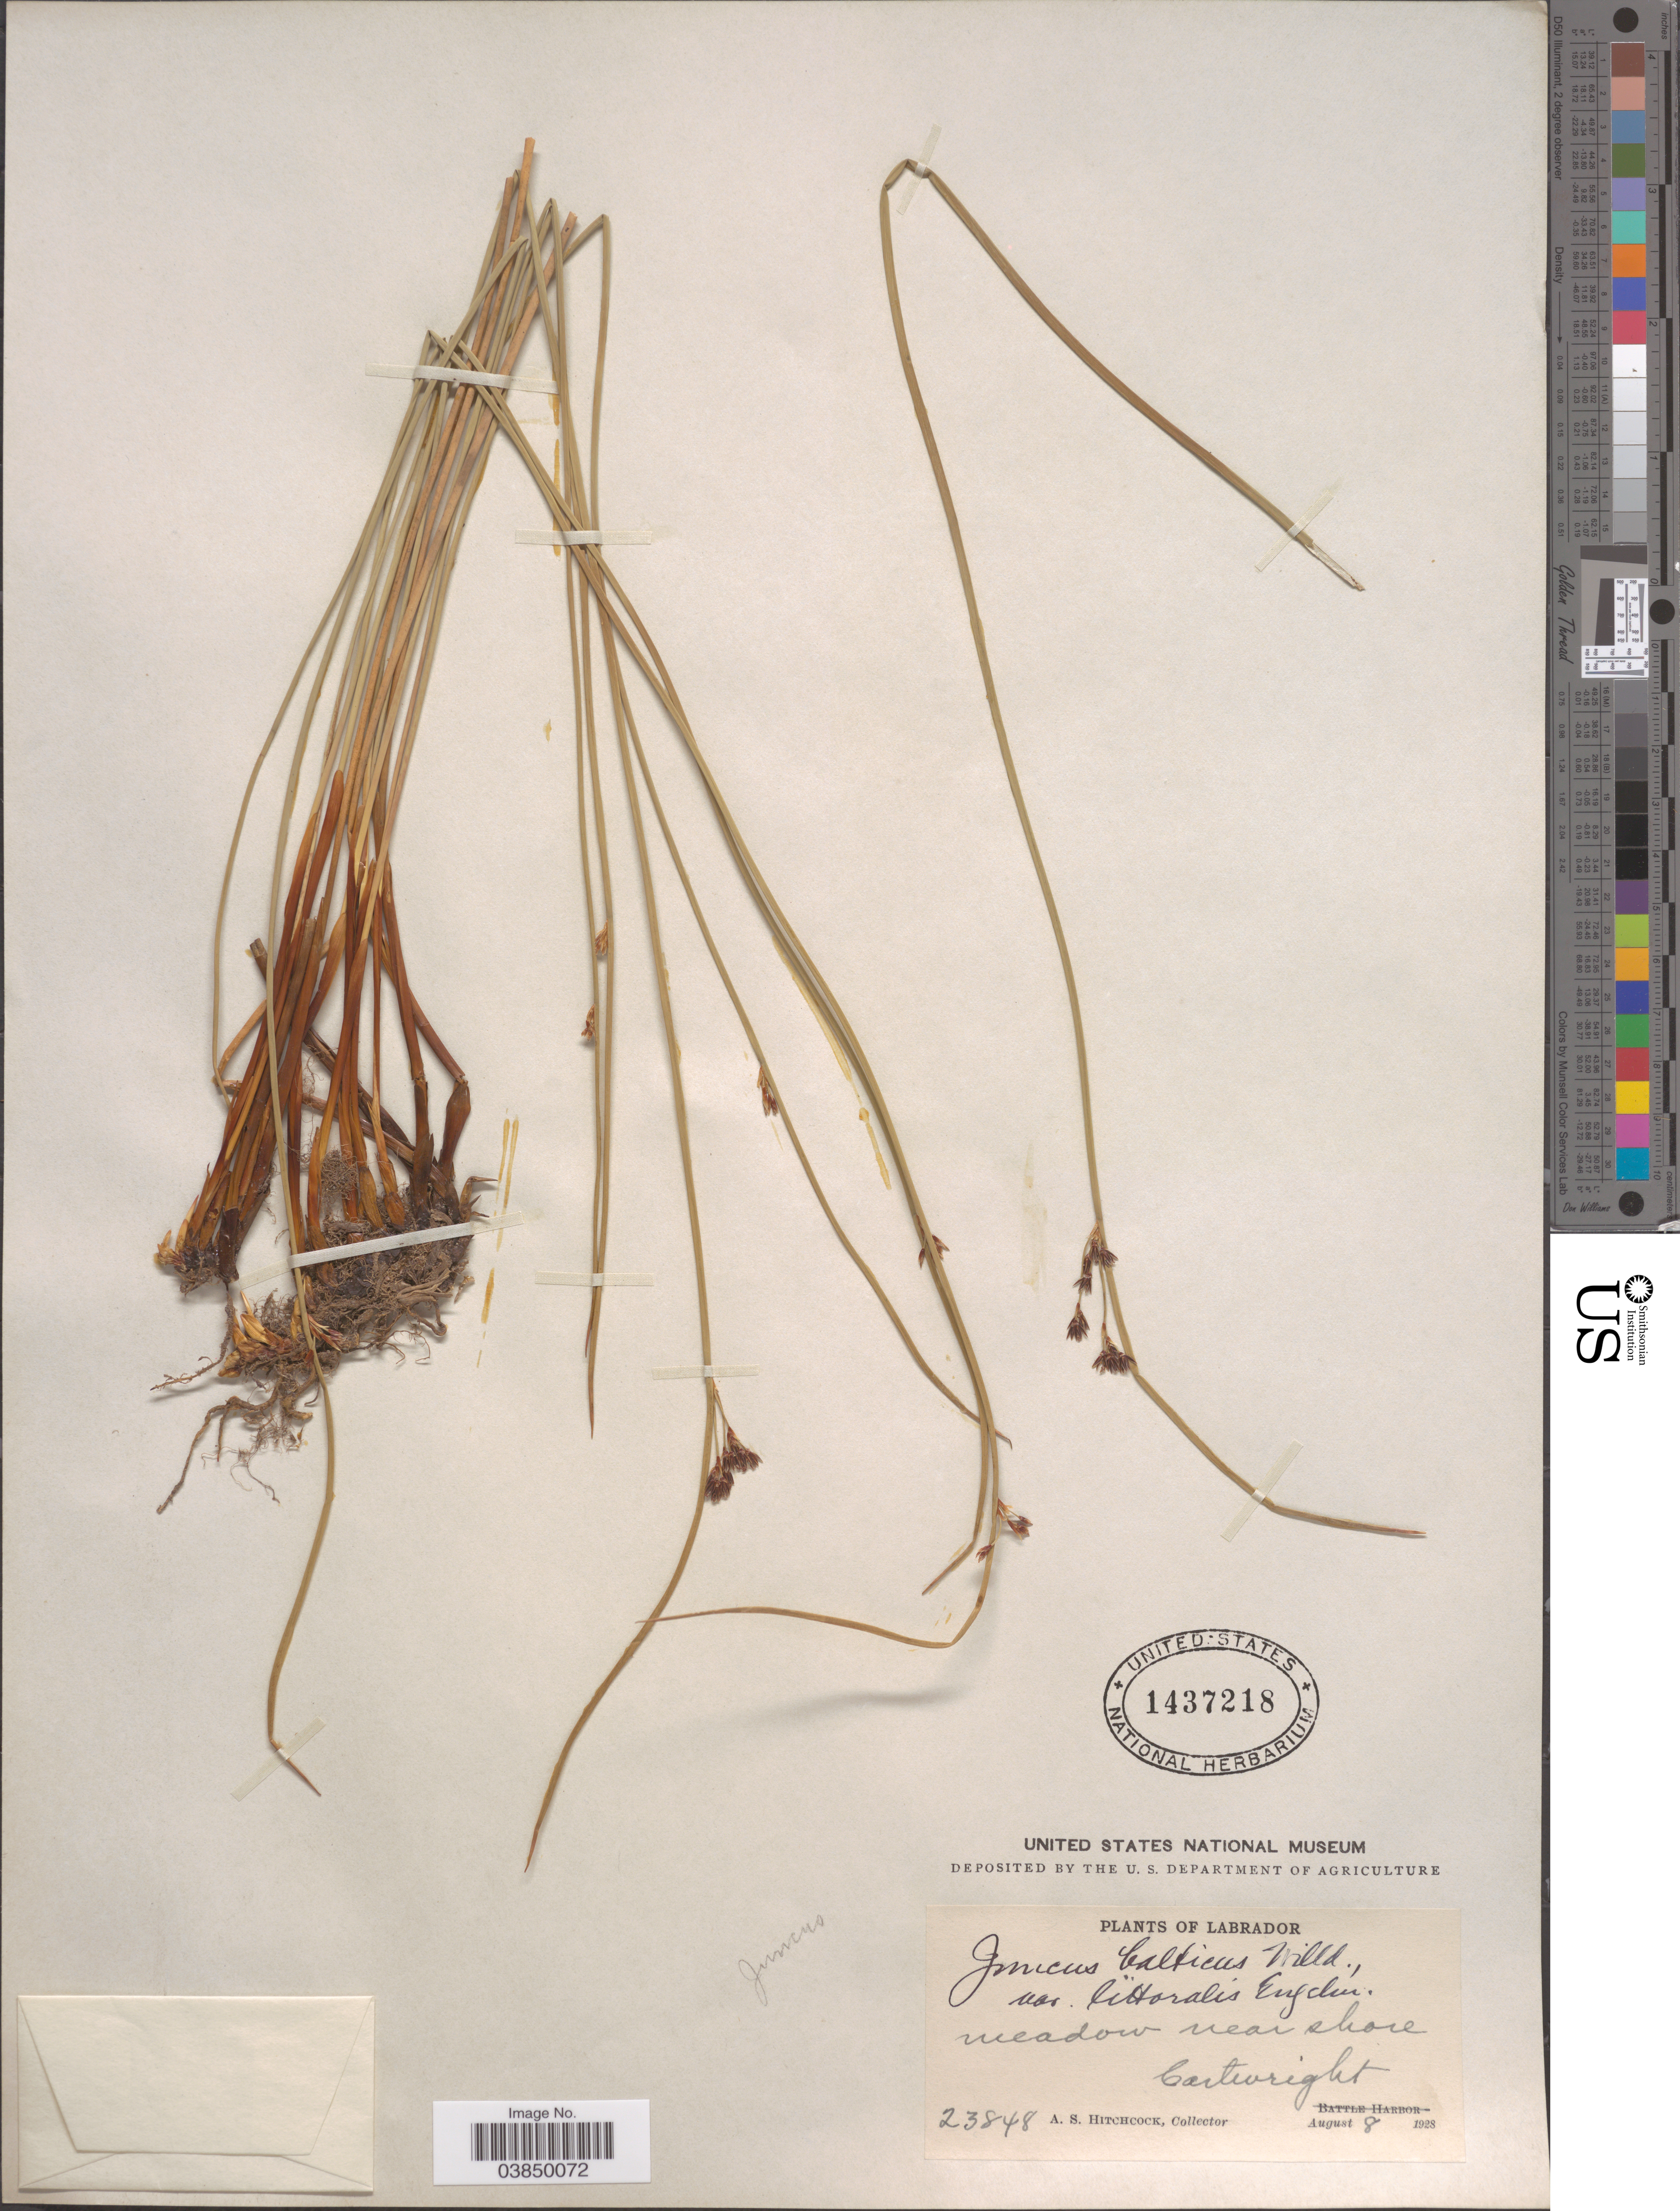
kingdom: Plantae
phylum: Tracheophyta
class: Liliopsida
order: Poales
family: Juncaceae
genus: Juncus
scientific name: Juncus balticus var. littoralis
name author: Engelm.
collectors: A. S. Hitchcock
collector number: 23848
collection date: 1928-08-08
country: Canada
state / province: Newfoundland and Labrador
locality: Labrador. Meadow near shore Cartwright.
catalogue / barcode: US 1437218